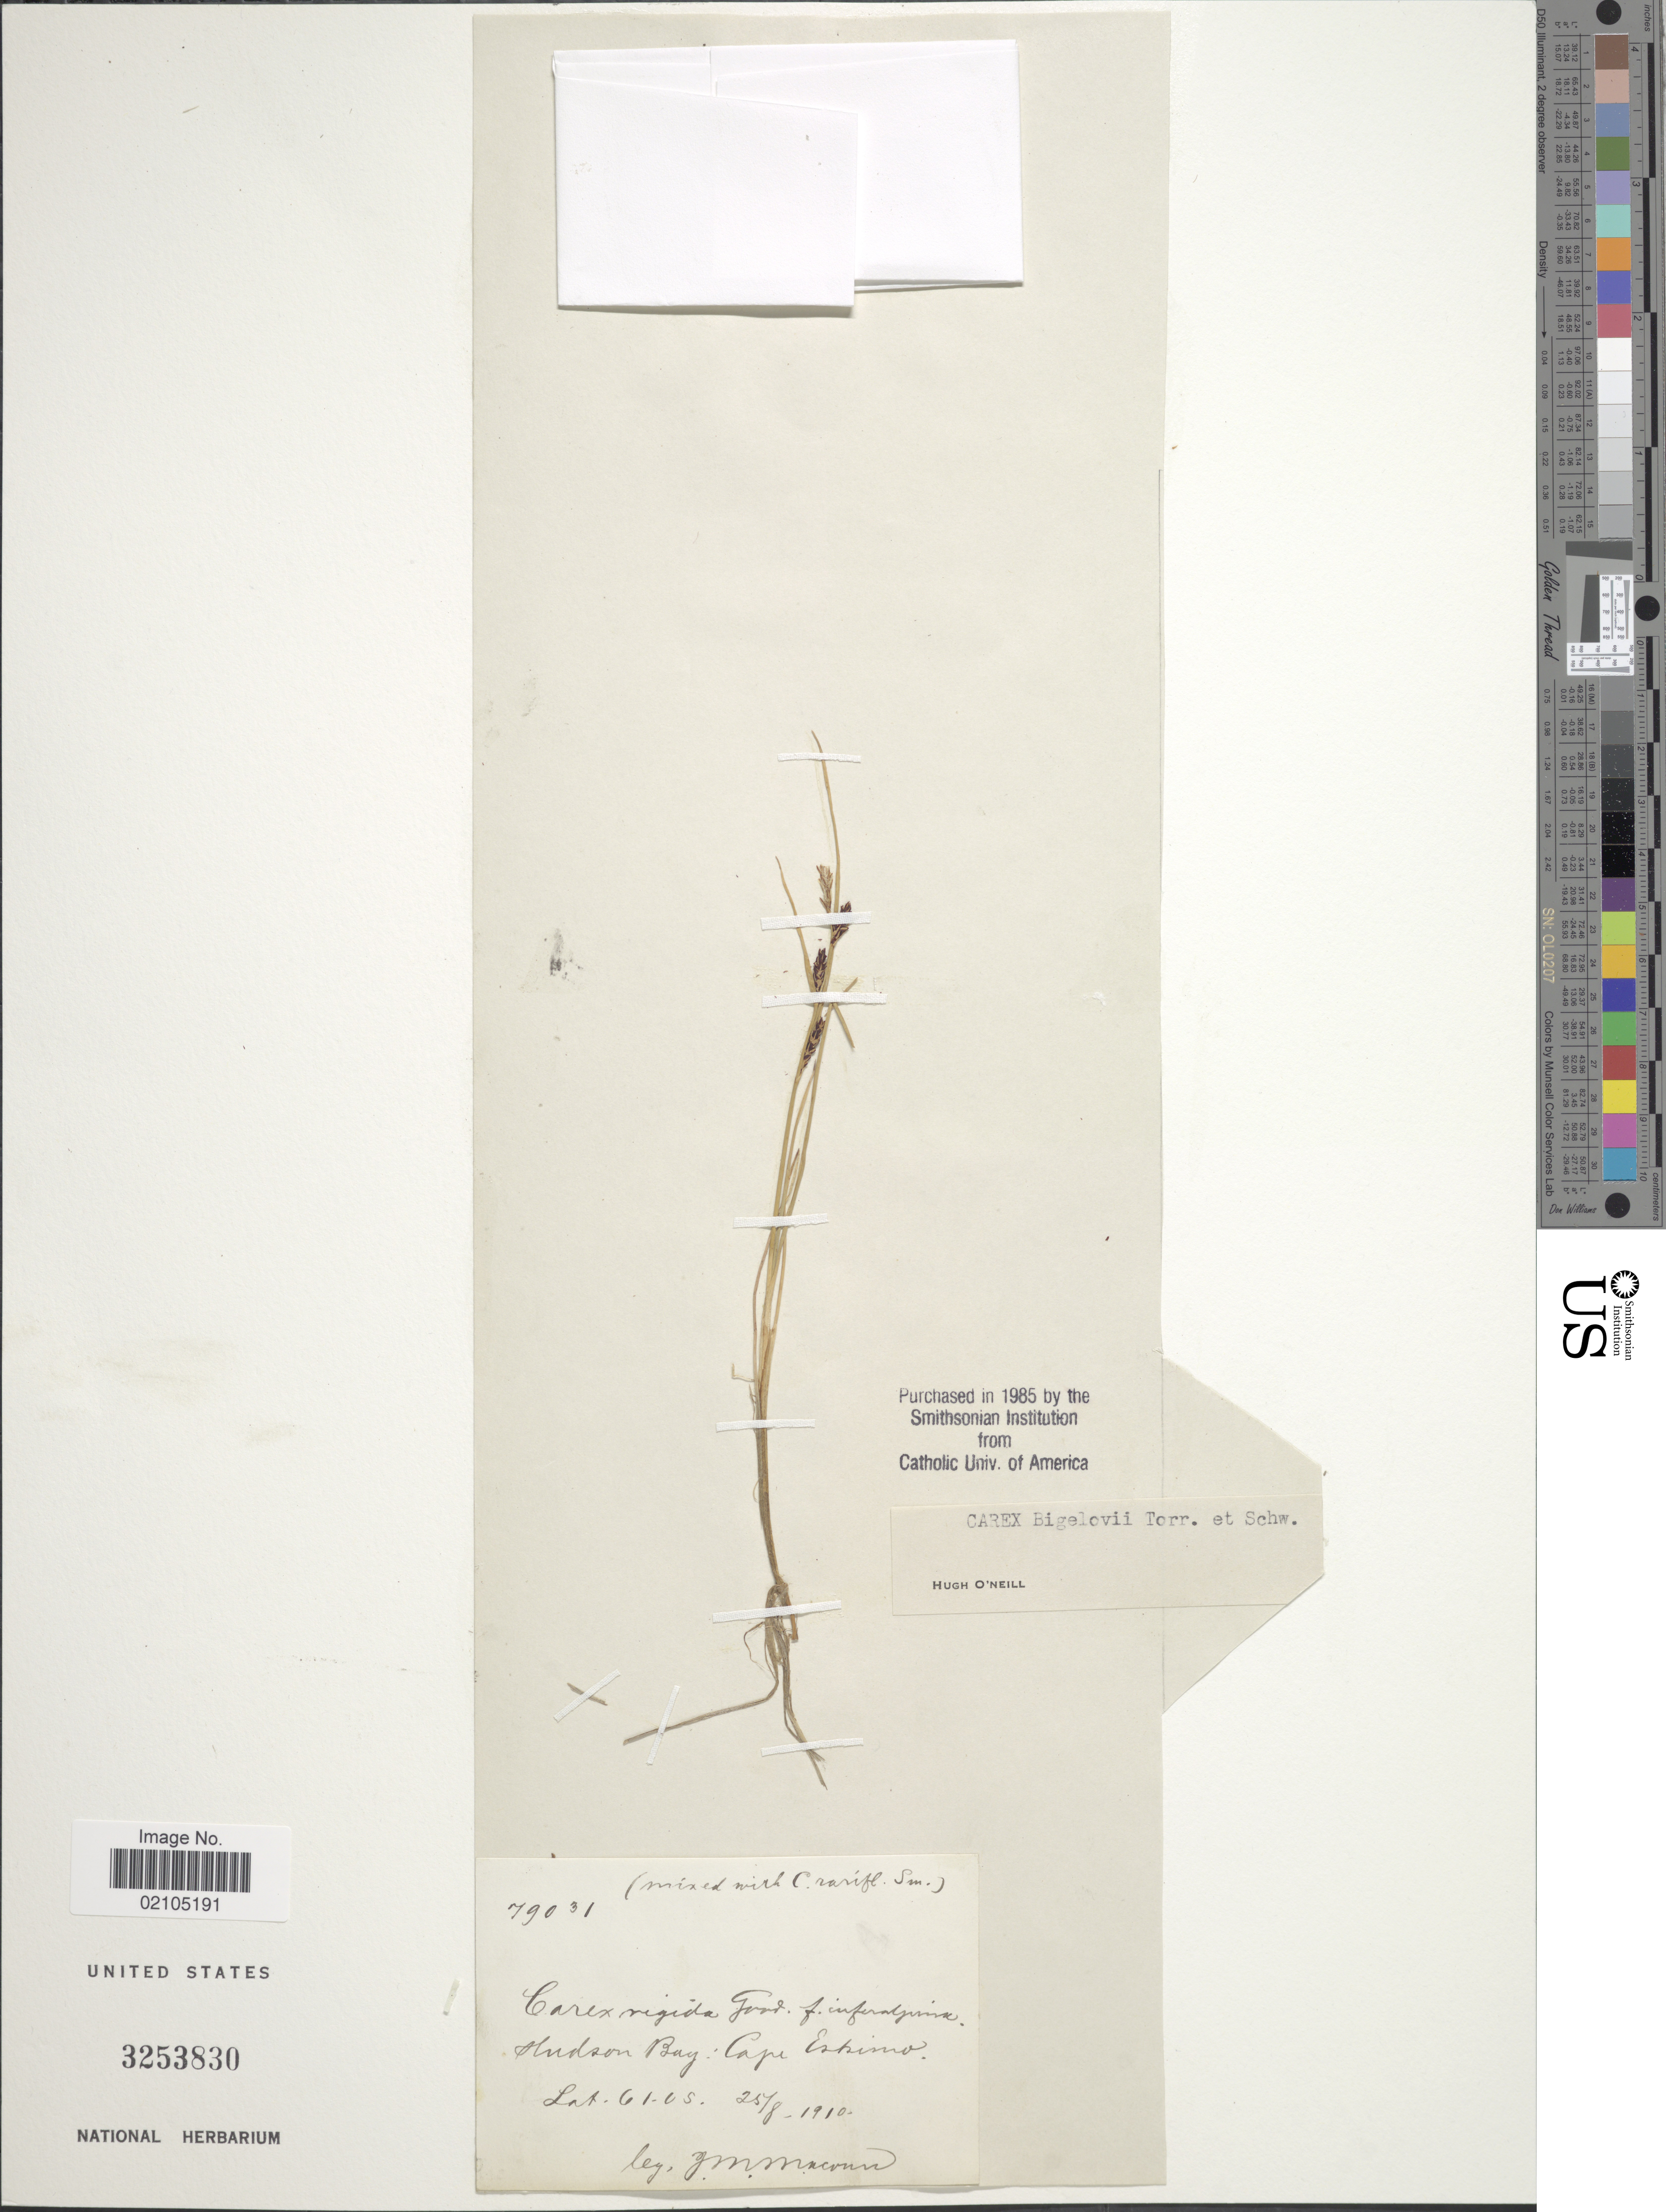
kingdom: Plantae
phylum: Tracheophyta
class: Liliopsida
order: Poales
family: Cyperaceae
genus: Carex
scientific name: Carex bigelowii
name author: Torr. ex Schwein.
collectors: J. M. Macoun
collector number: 79031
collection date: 1910-08-25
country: Canada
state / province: Nunavut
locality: Hudson Bay: Cape Eskimo.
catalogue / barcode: US 3253830